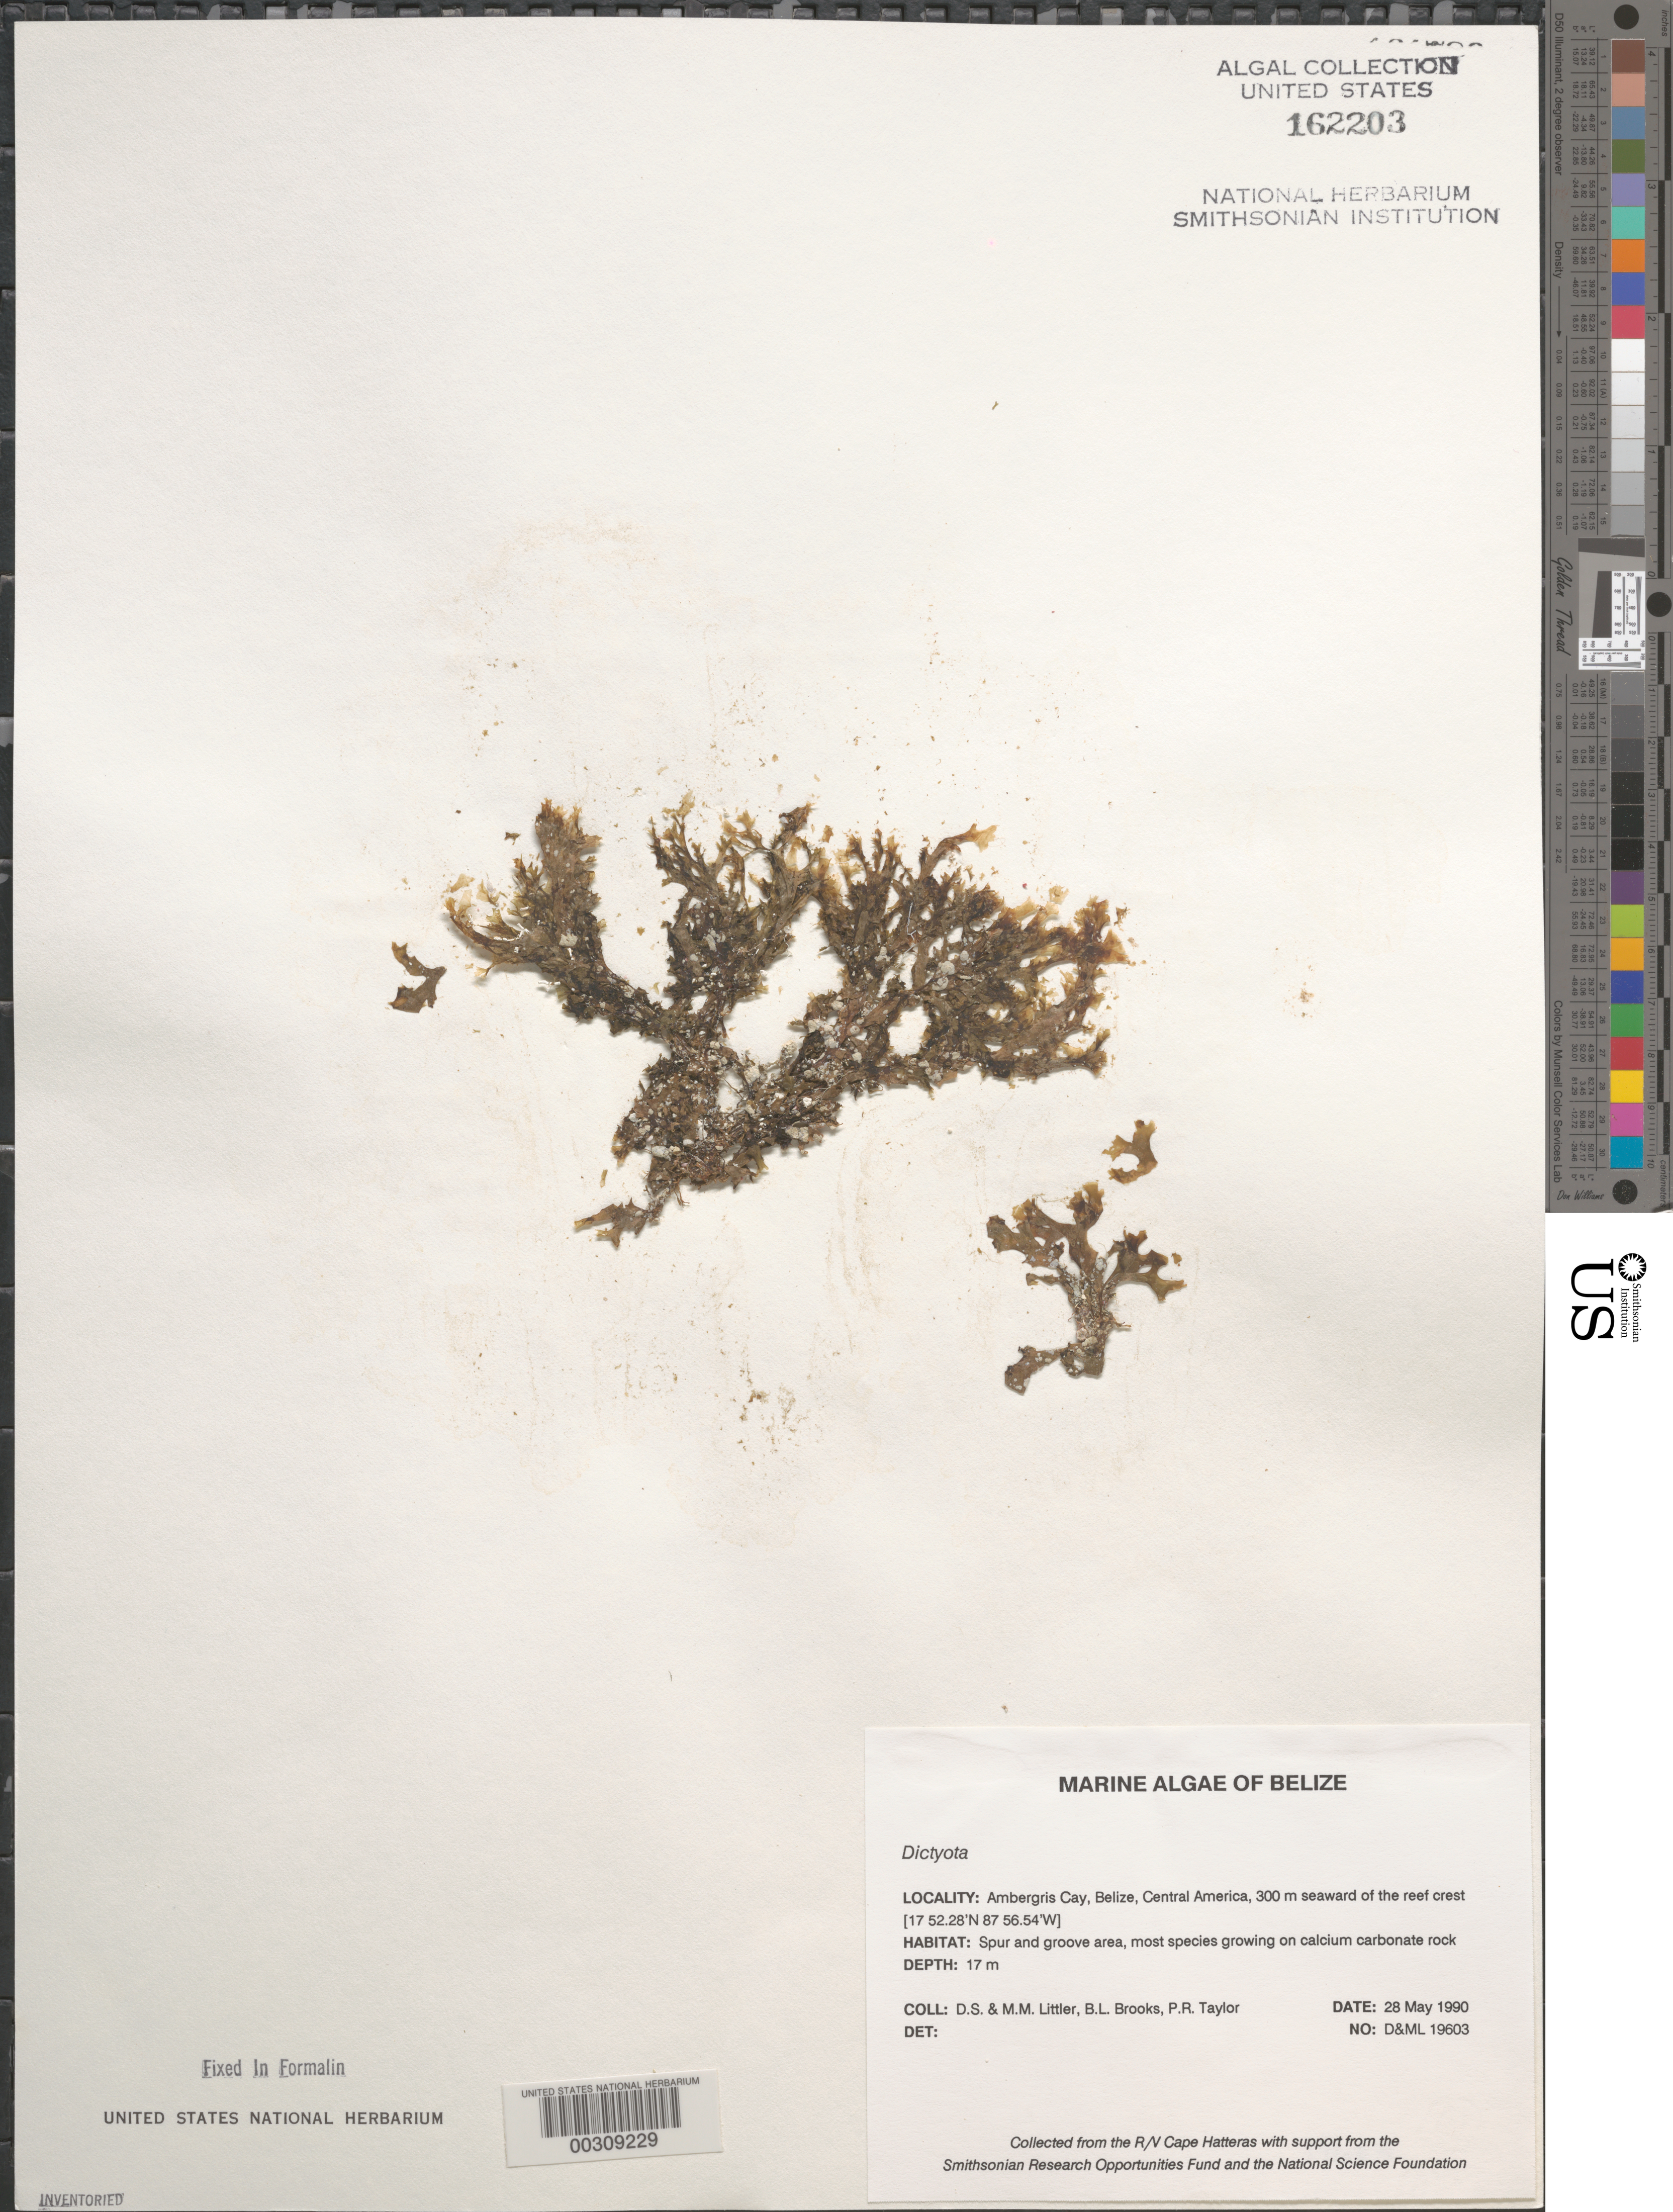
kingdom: Chromista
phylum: Ochrophyta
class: Phaeophyceae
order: Dictyotales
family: Dictyotaceae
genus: Dictyota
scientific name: Dictyota sp.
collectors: D. S. Littler, M. M. Littler, B. Brooks & P. R. Taylor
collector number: D&ML 19603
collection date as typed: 28 May 1990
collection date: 1990-05-28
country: Belize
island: Ambergris Cay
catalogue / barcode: US 162203